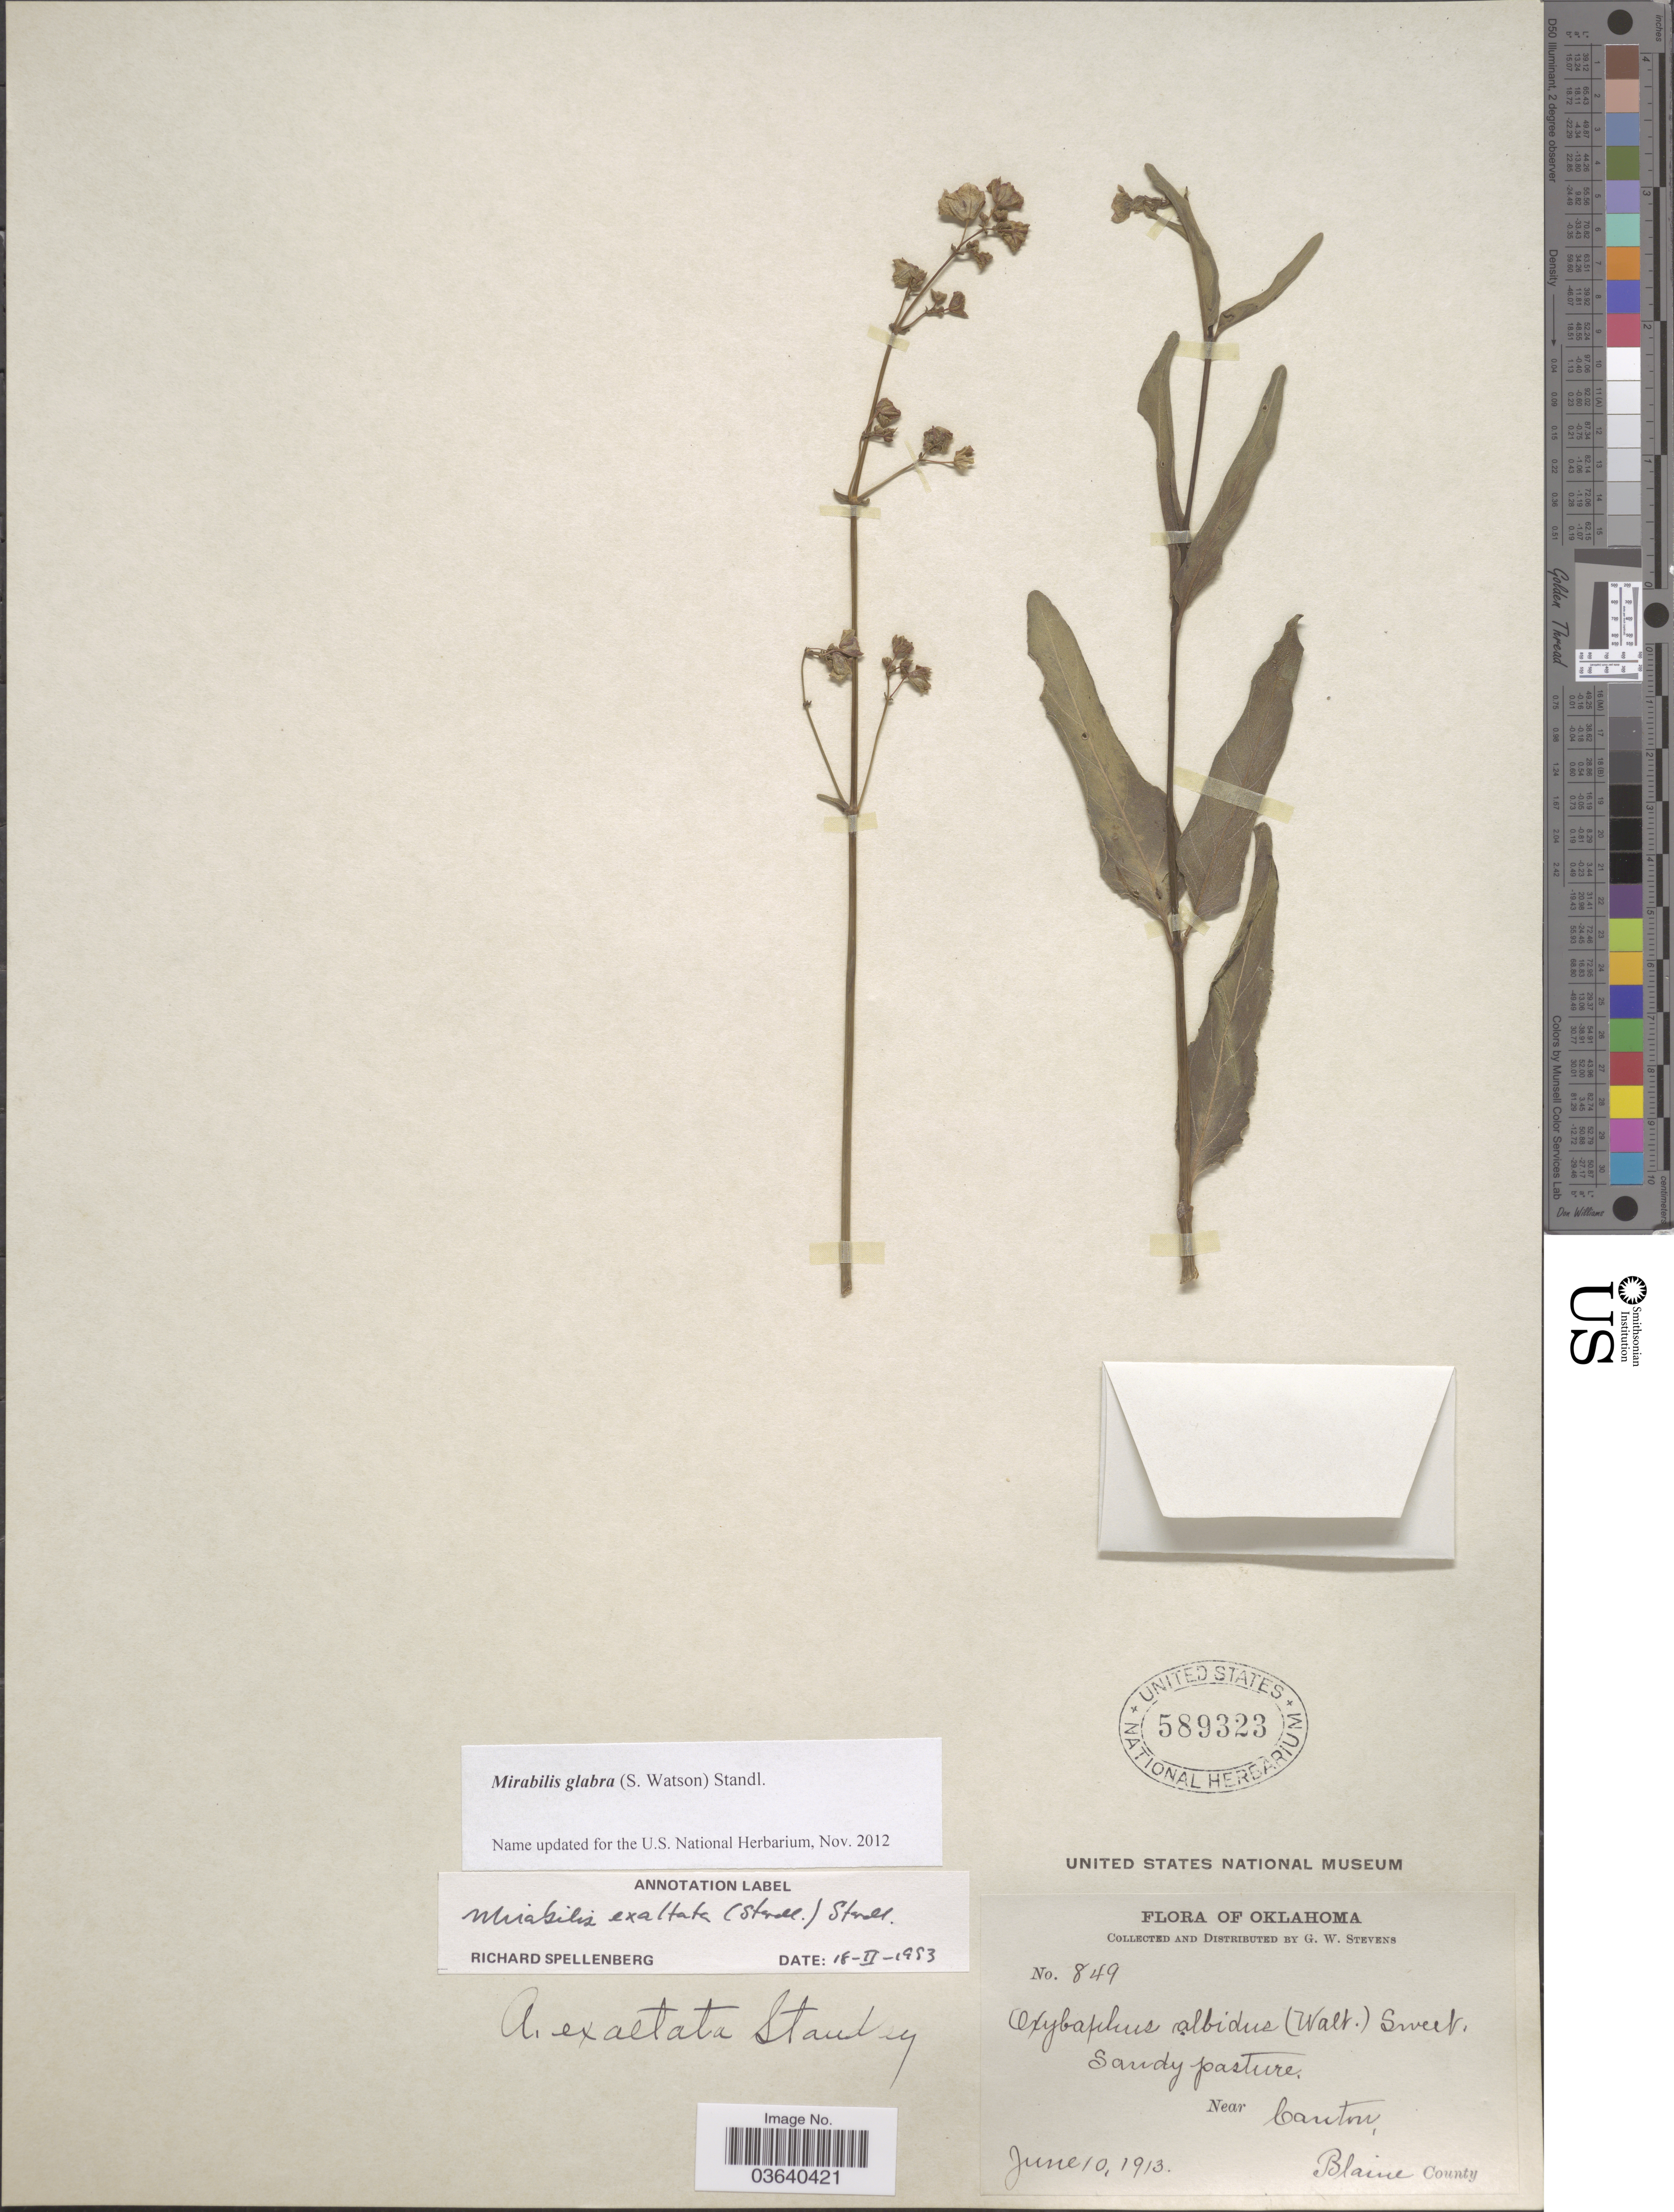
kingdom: Plantae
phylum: Tracheophyta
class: Magnoliopsida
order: Caryophyllales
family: Nyctaginaceae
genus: Mirabilis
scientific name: Mirabilis glabra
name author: (S. Watson) Standl.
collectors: G. W. Stevens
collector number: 849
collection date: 1913-06-10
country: United States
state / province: Oklahoma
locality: Near Canton, Blaine County.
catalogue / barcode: US 589323